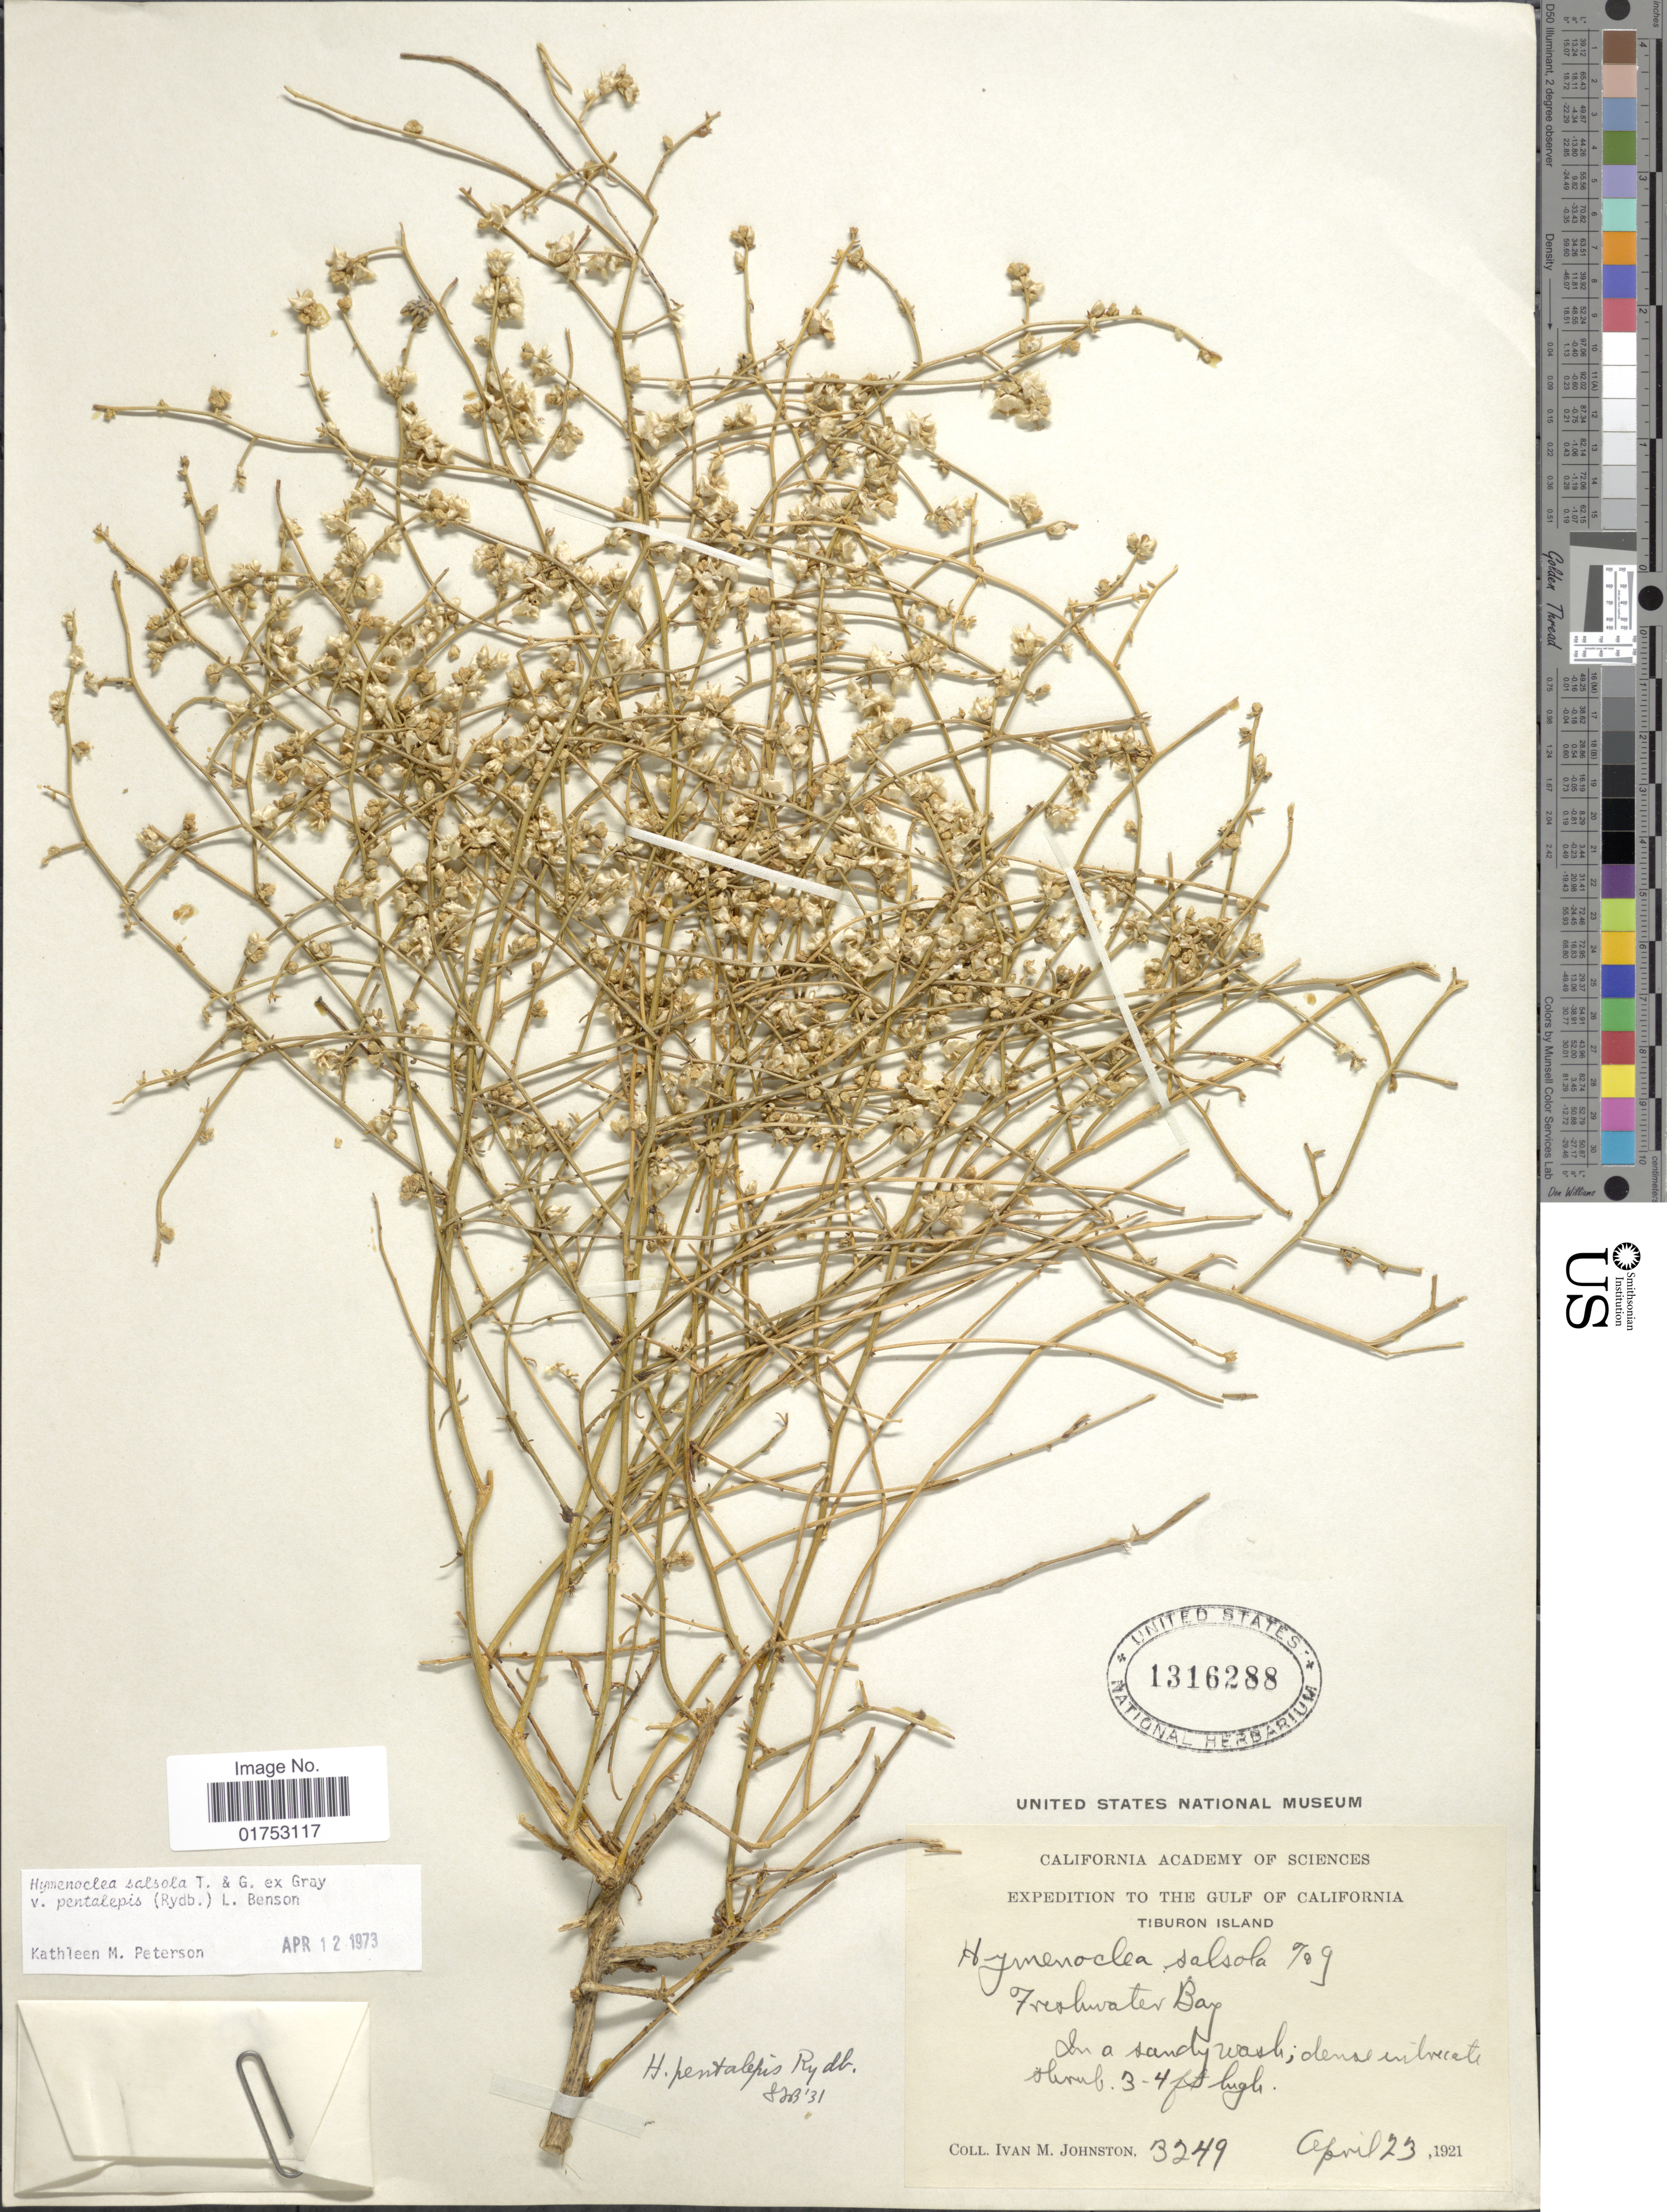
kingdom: Plantae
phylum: Tracheophyta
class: Magnoliopsida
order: Asterales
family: Asteraceae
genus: Hymenoclea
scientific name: Hymenoclea salsola var. pentalepis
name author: (Rydb.) L.D. Benson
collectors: I.M. Johnston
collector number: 3249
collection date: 1921-04-23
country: Mexico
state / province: Sonora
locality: Gulf of California, Tiburon Island, Freshwater Bay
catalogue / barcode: US 1316288